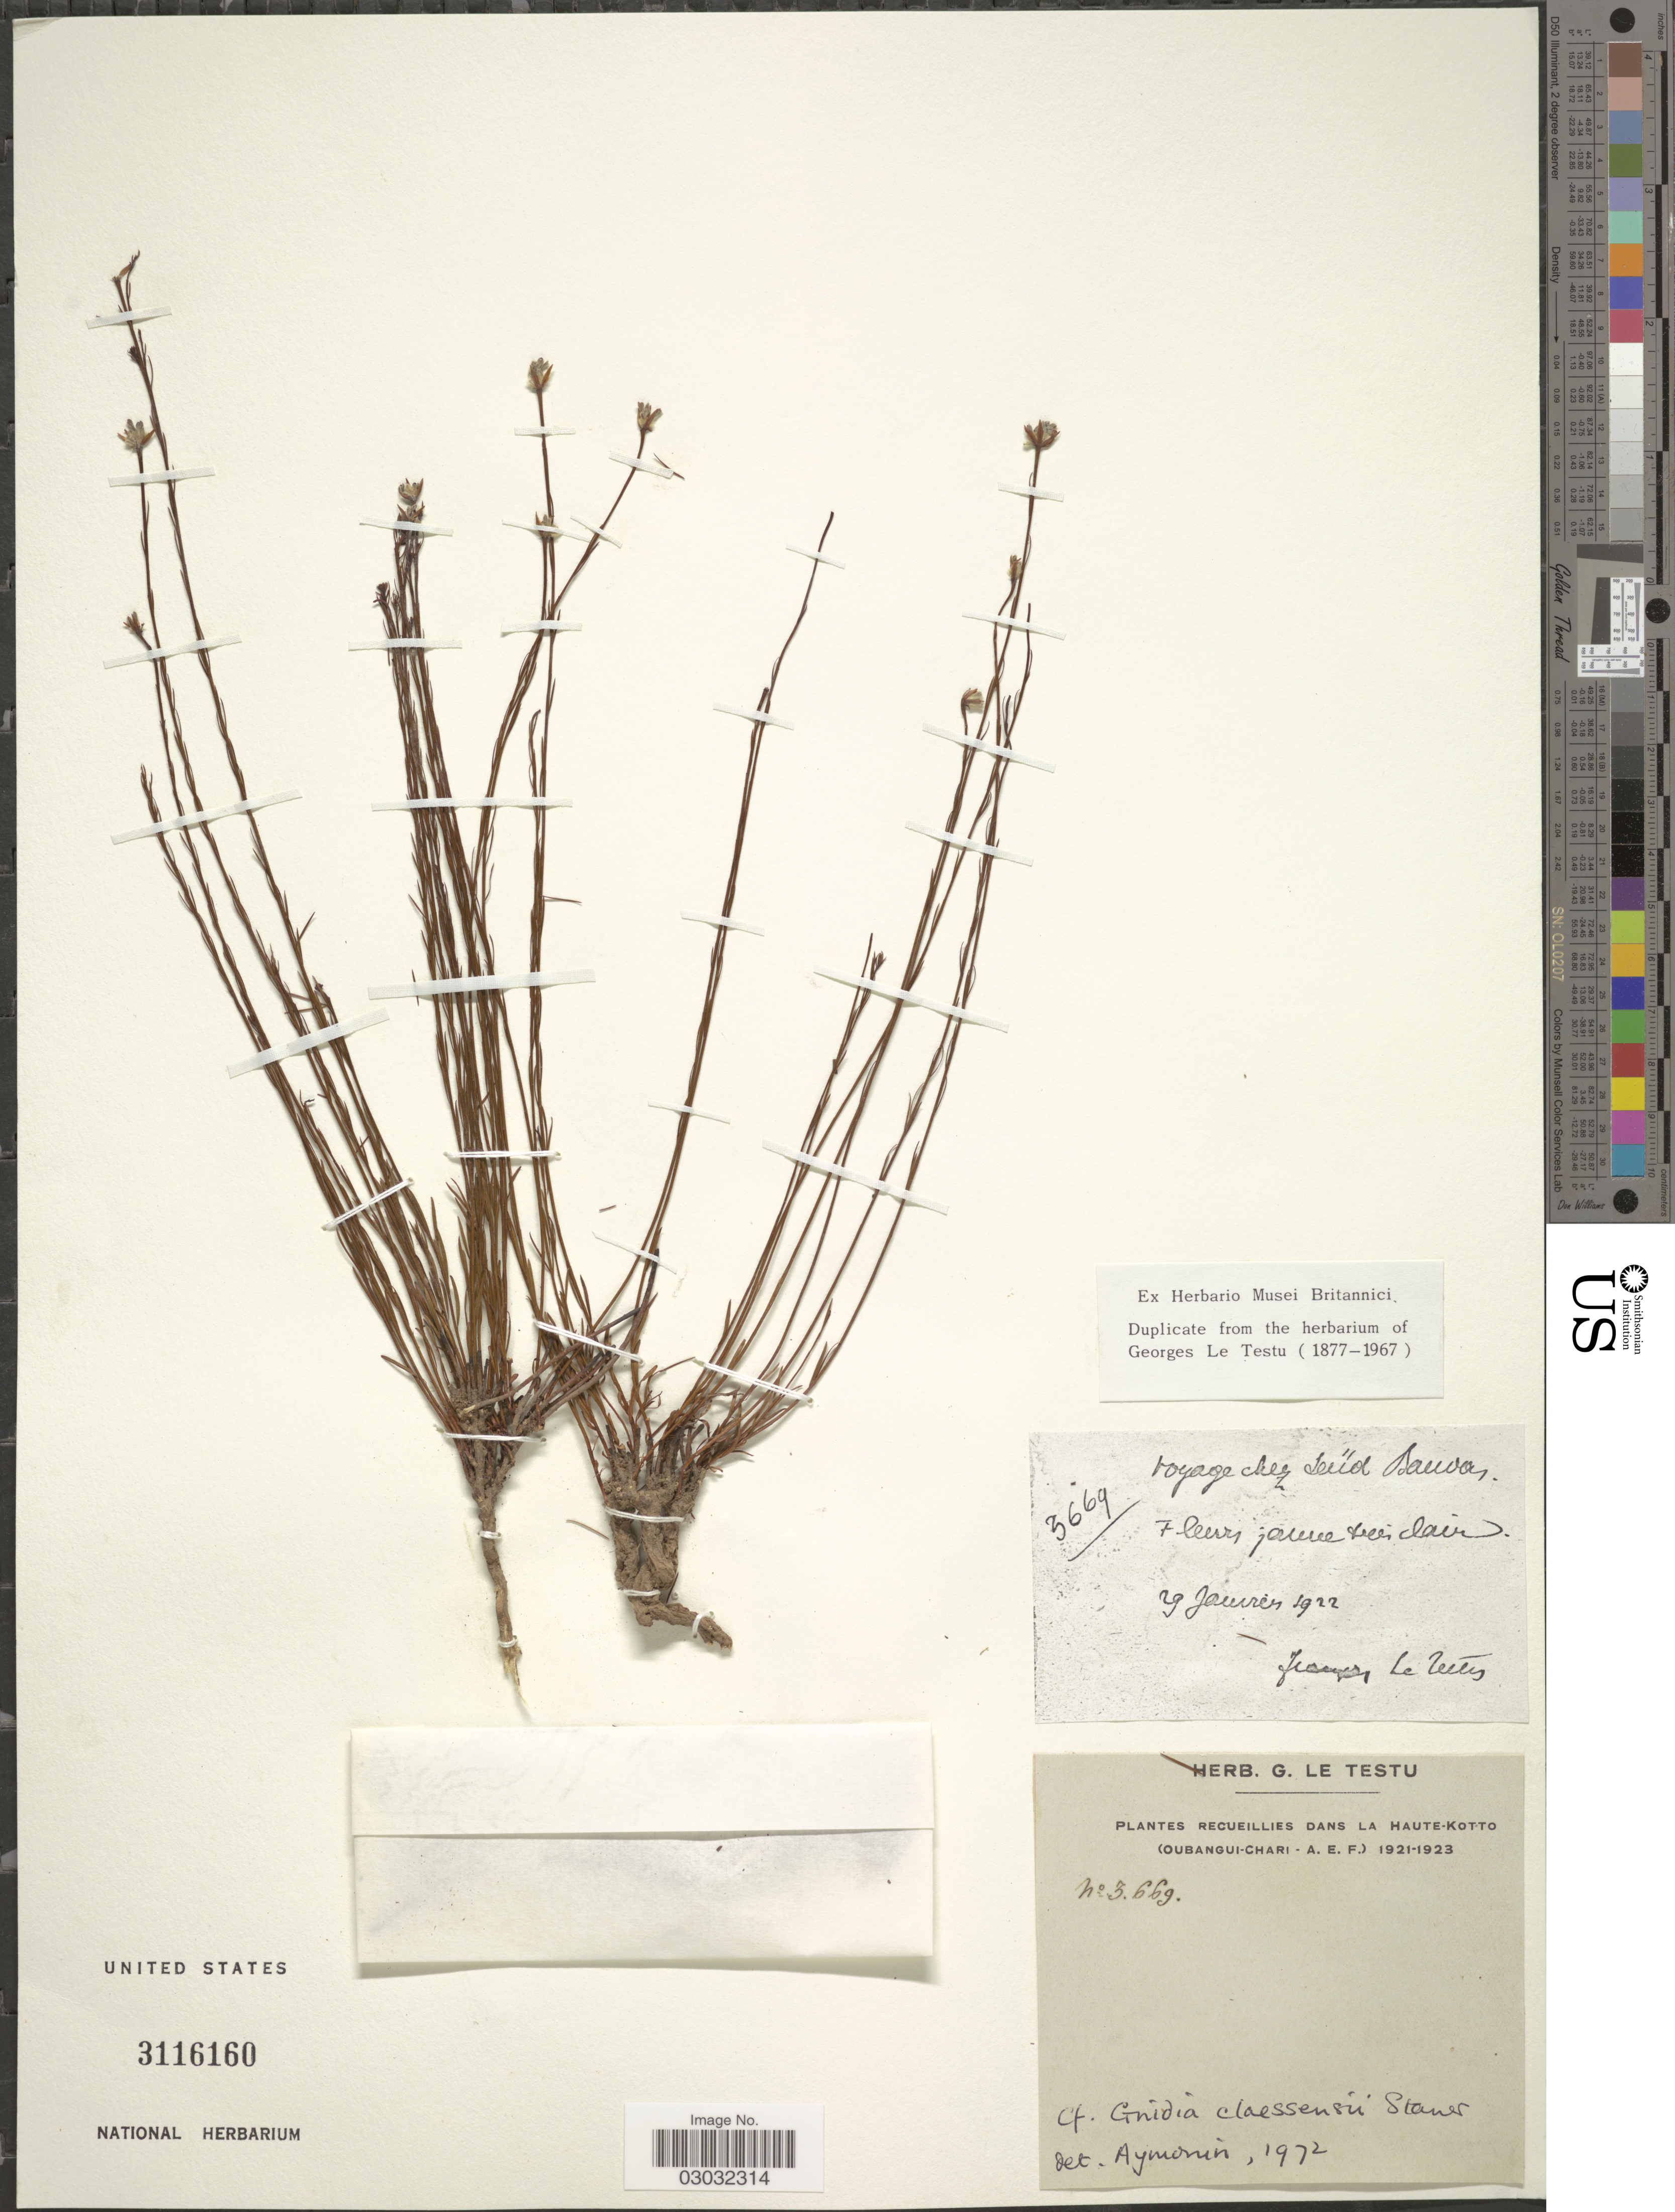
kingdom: Plantae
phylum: Tracheophyta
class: Magnoliopsida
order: Malvales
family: Thymelaeaceae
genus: Gnidia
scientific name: Gnidia claessensii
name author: Staner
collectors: G. Le Testu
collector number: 3669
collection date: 1922-01-29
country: Central African Republic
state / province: Haute-Kotto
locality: Dans la Haute-Kotto (Oubangui-Chari - A. E. F.). Süd Sandas. [interpreted]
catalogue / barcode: US 3116160